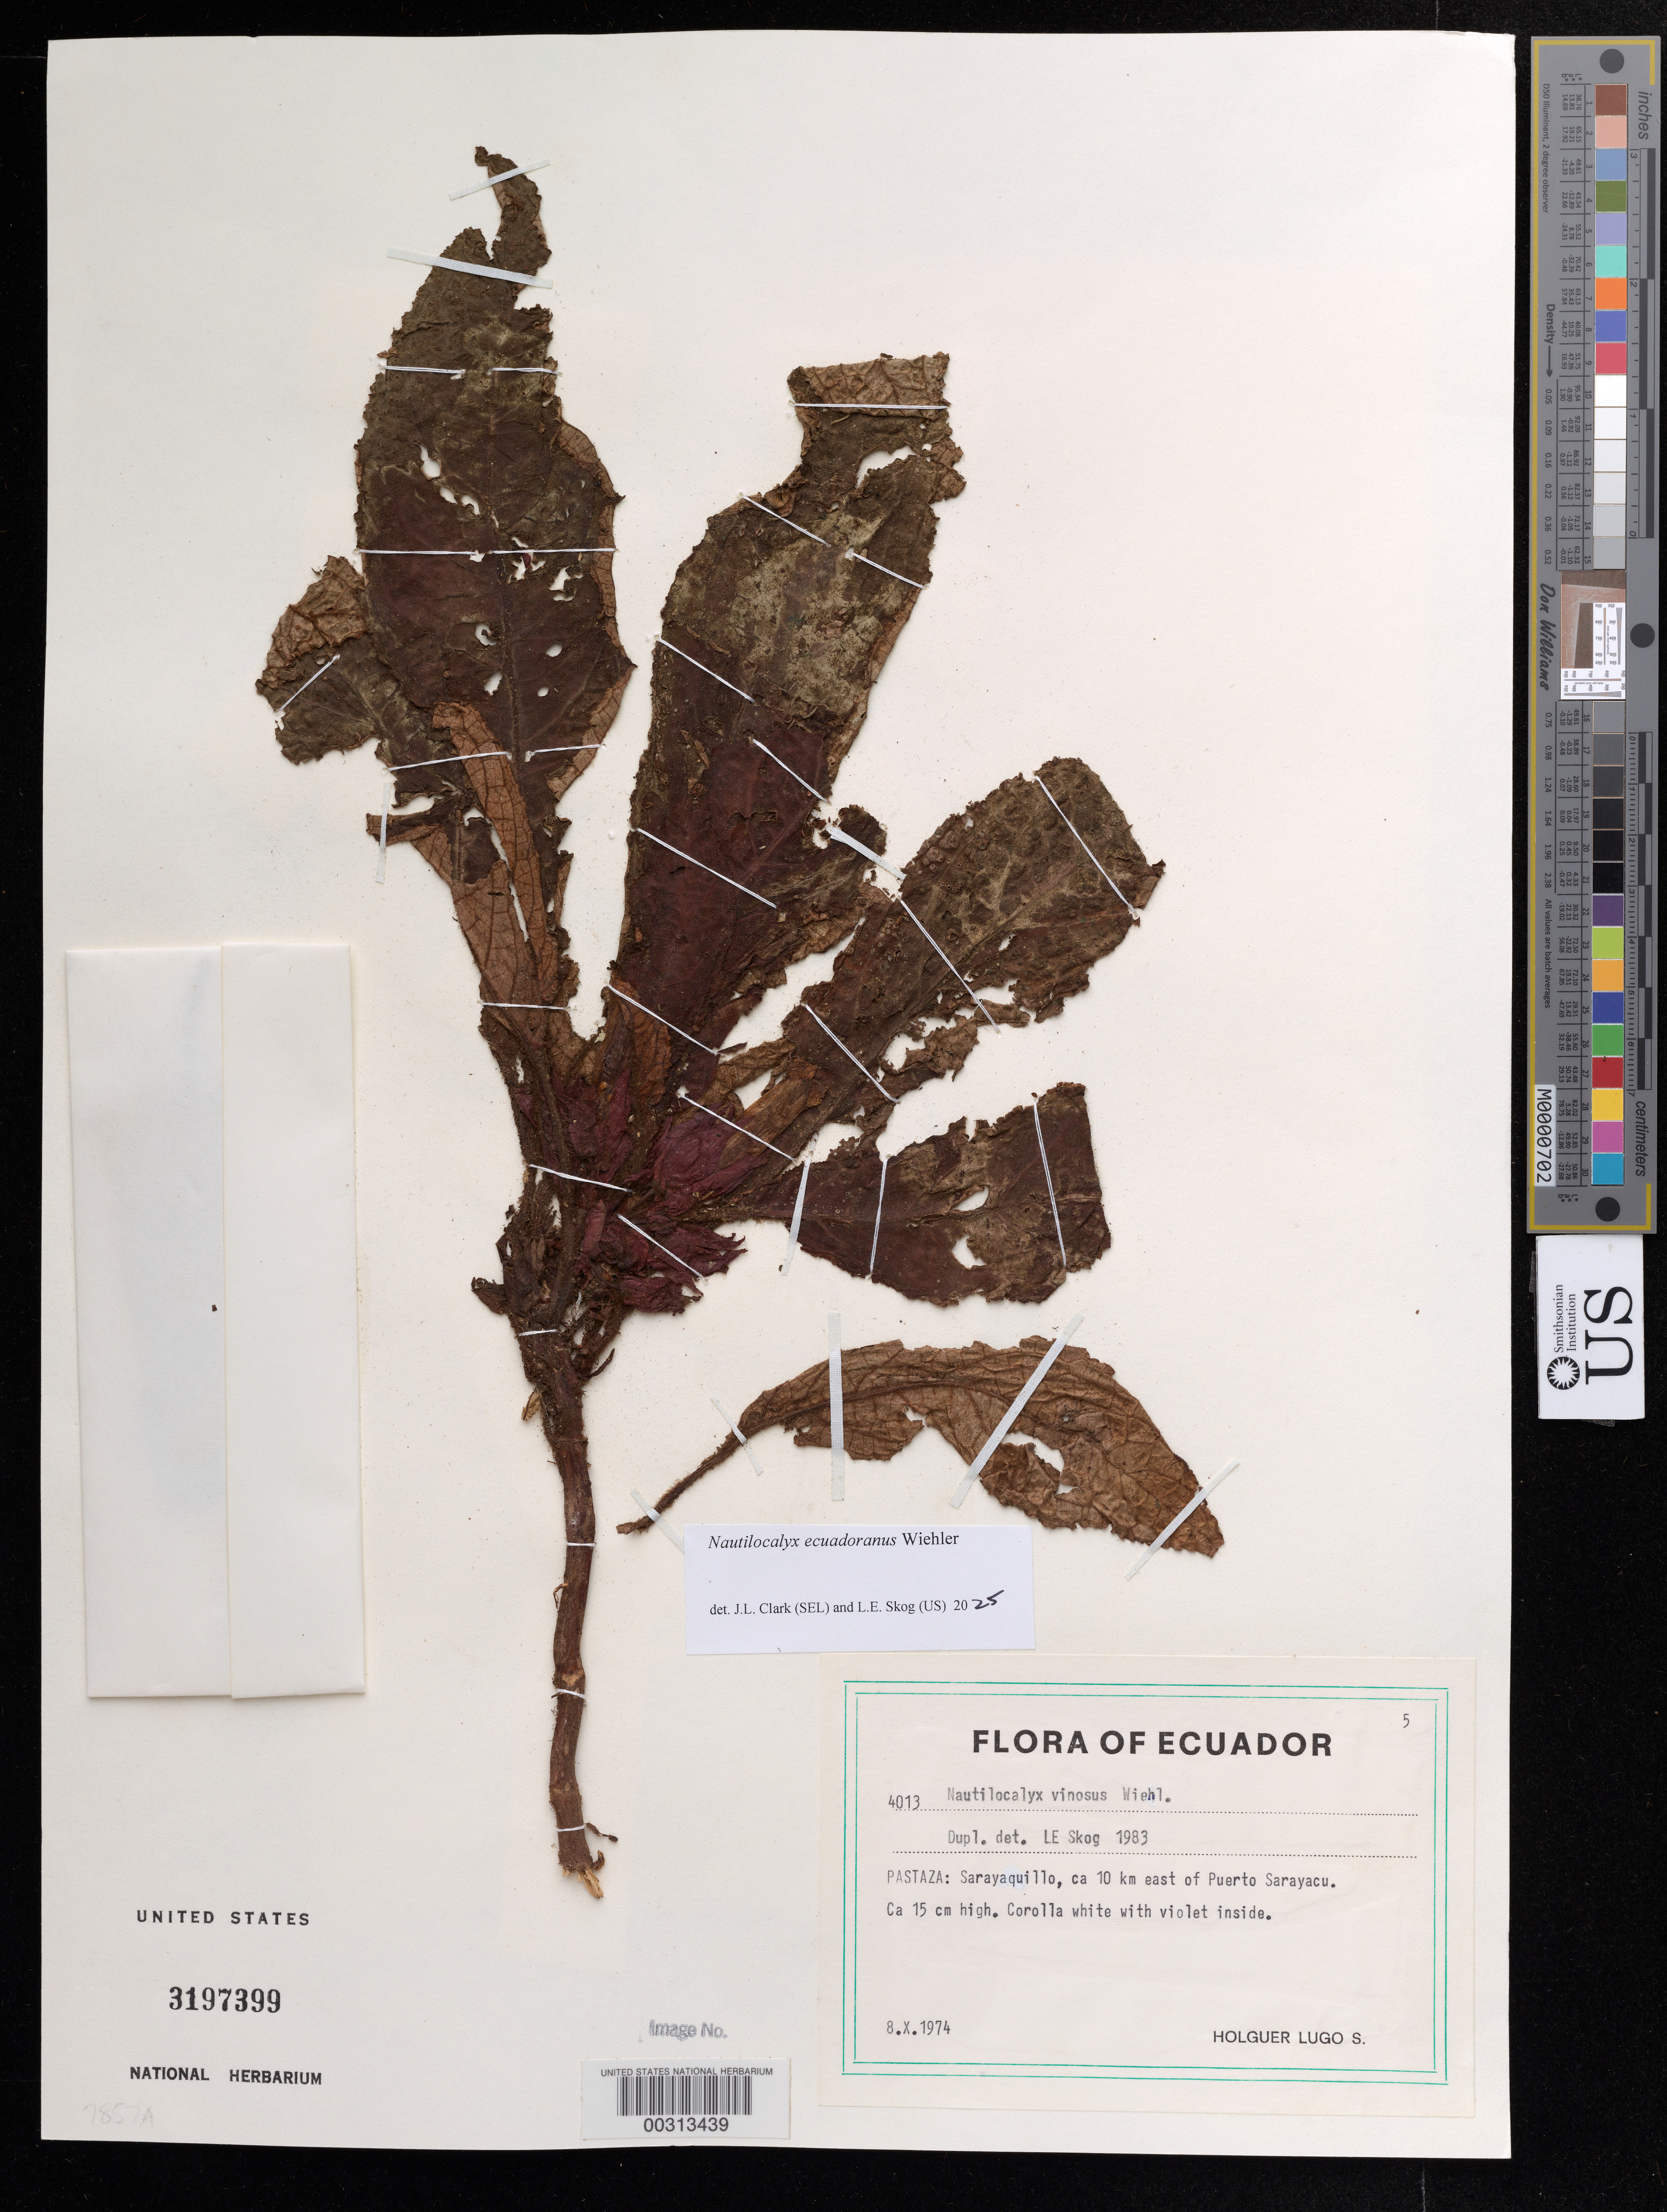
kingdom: Plantae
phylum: Tracheophyta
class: Magnoliopsida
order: Lamiales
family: Gesneriaceae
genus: Nautilocalyx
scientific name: Nautilocalyx ecuadoranus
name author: Wiehler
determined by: Clark, J. L.; Skog, Laurence E.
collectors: H. Lugo S.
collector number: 4013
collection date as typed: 08 Oct 1974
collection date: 1974-10-08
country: Ecuador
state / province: Pastaza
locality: Sarayaquillo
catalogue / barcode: US 3197399